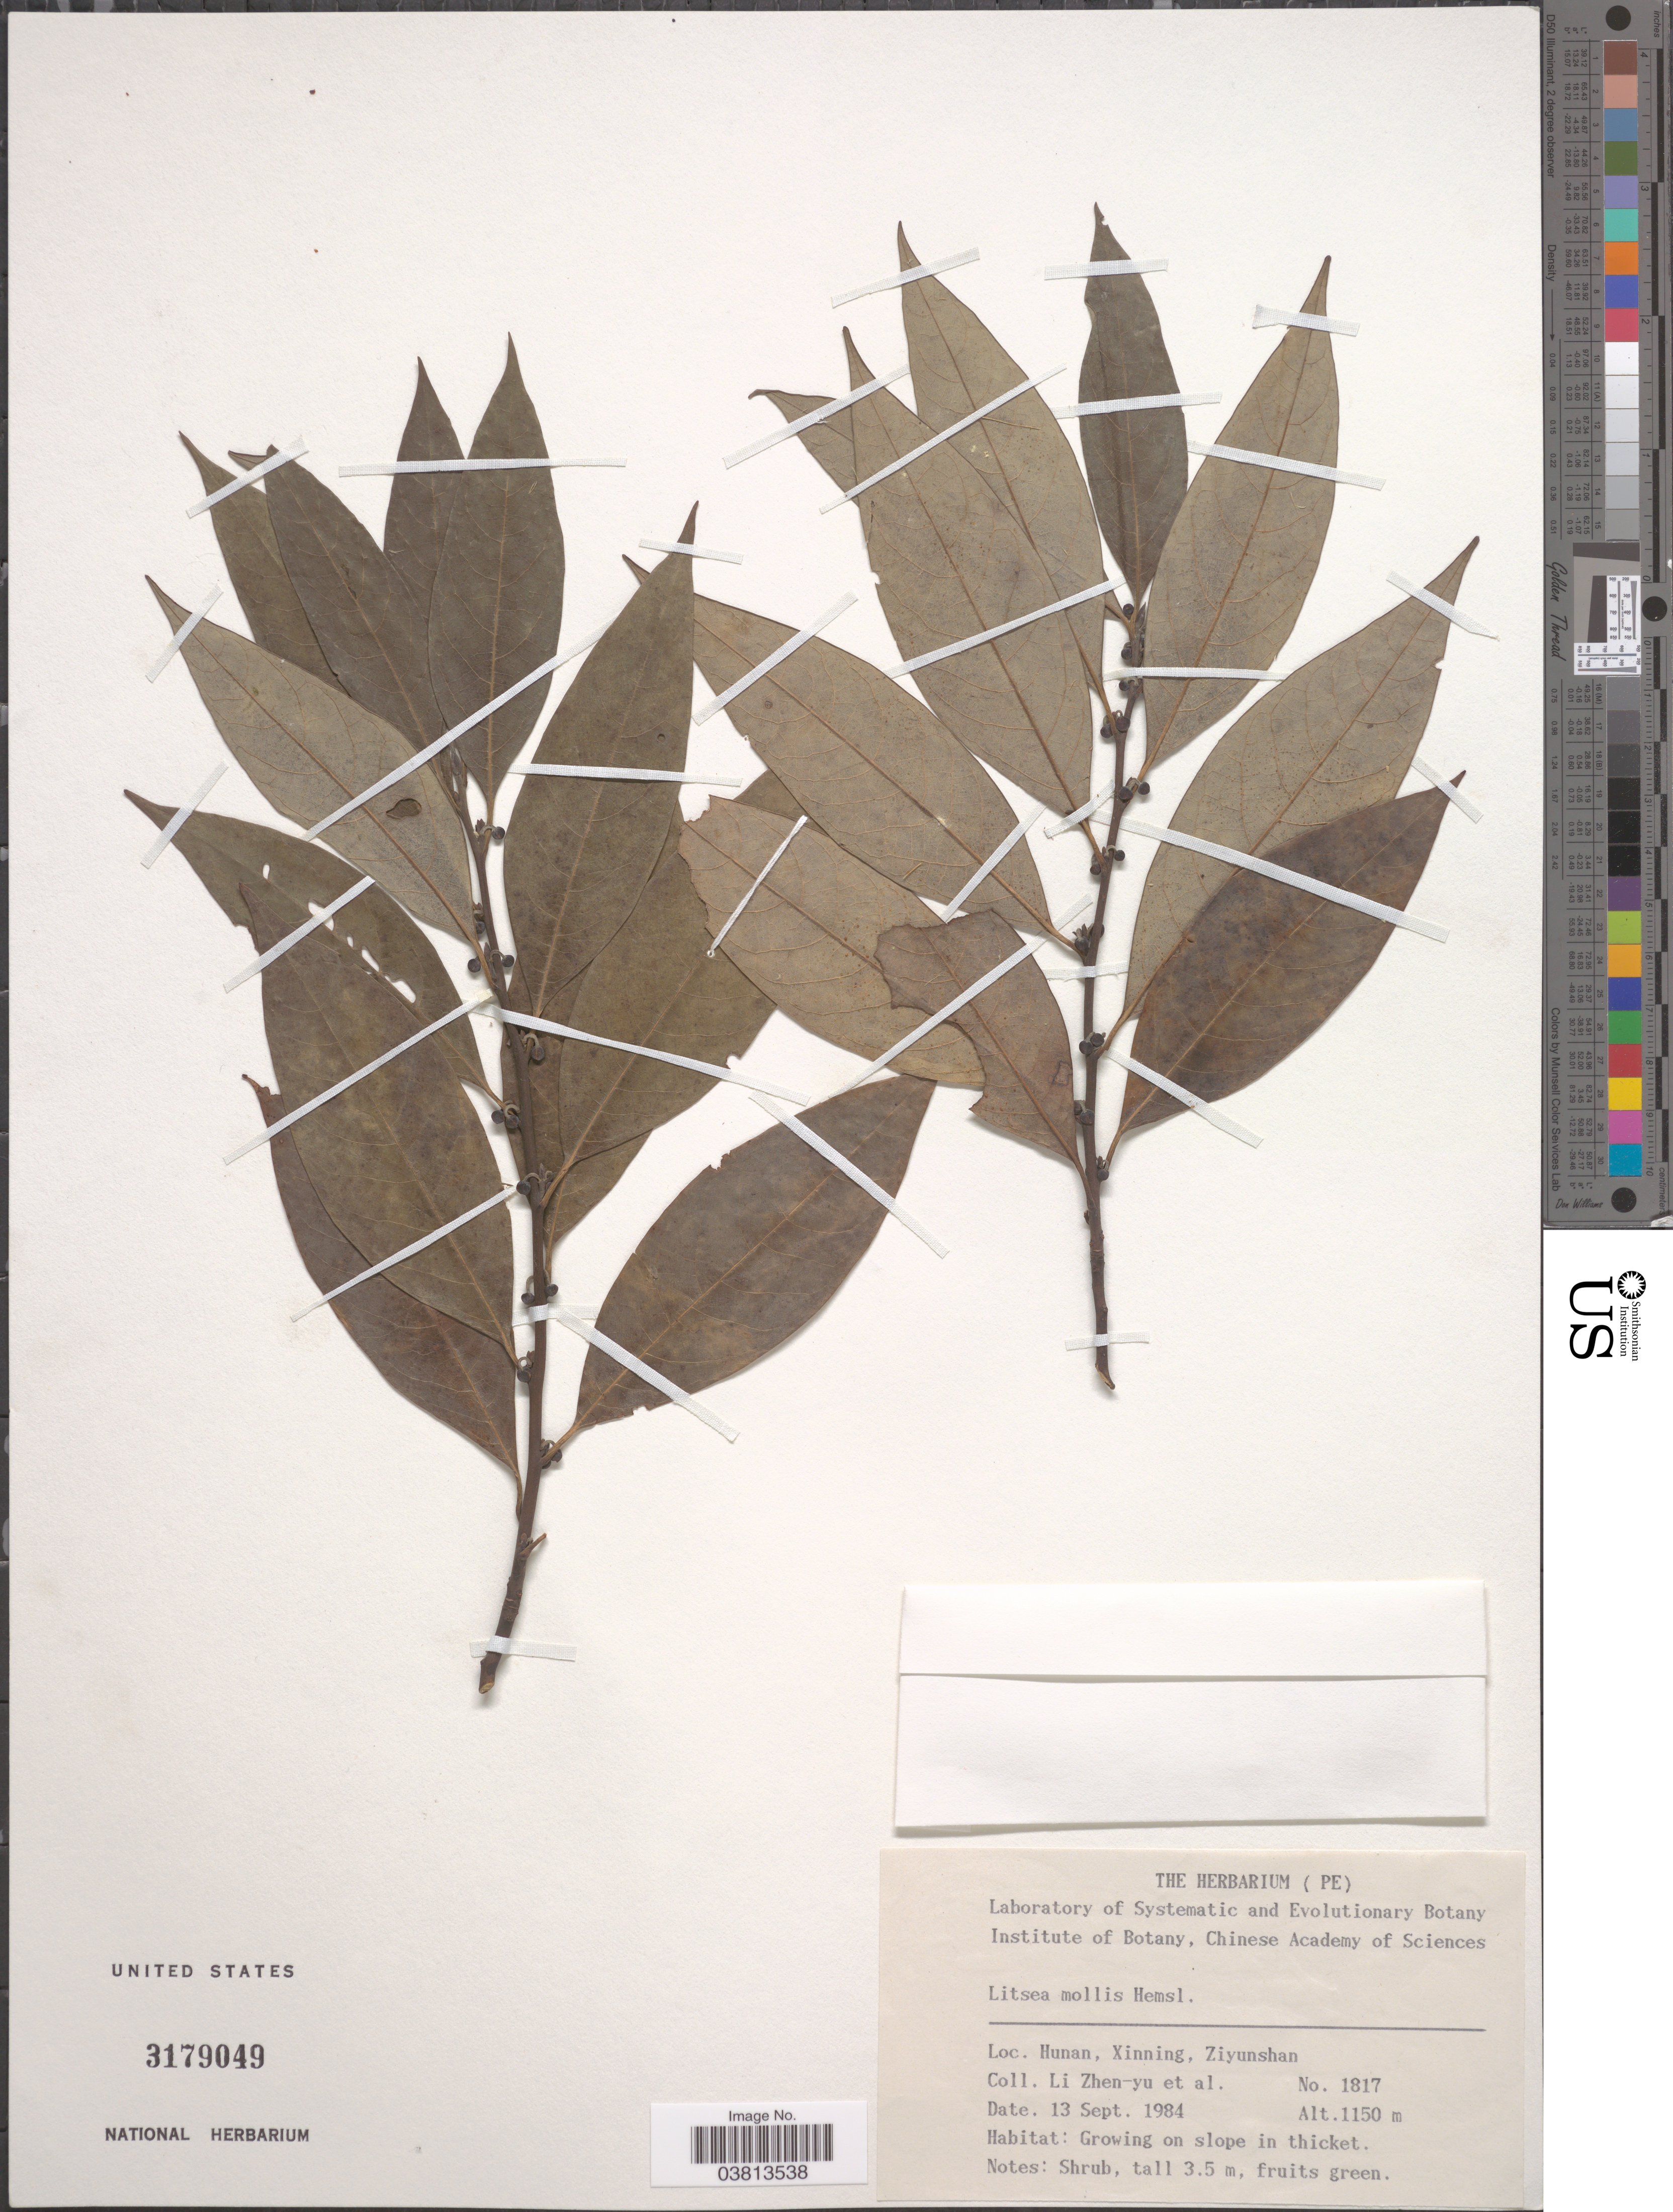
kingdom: Plantae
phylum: Tracheophyta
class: Magnoliopsida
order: Laurales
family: Lauraceae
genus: Litsea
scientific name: Litsea mollis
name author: Hemsl.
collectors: Z. Y. Li & et al.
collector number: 1817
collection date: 1984-09-13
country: China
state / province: Hunan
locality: Xinning, Ziyunshan. On slope in thicket.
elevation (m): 1150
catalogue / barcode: US 3179049